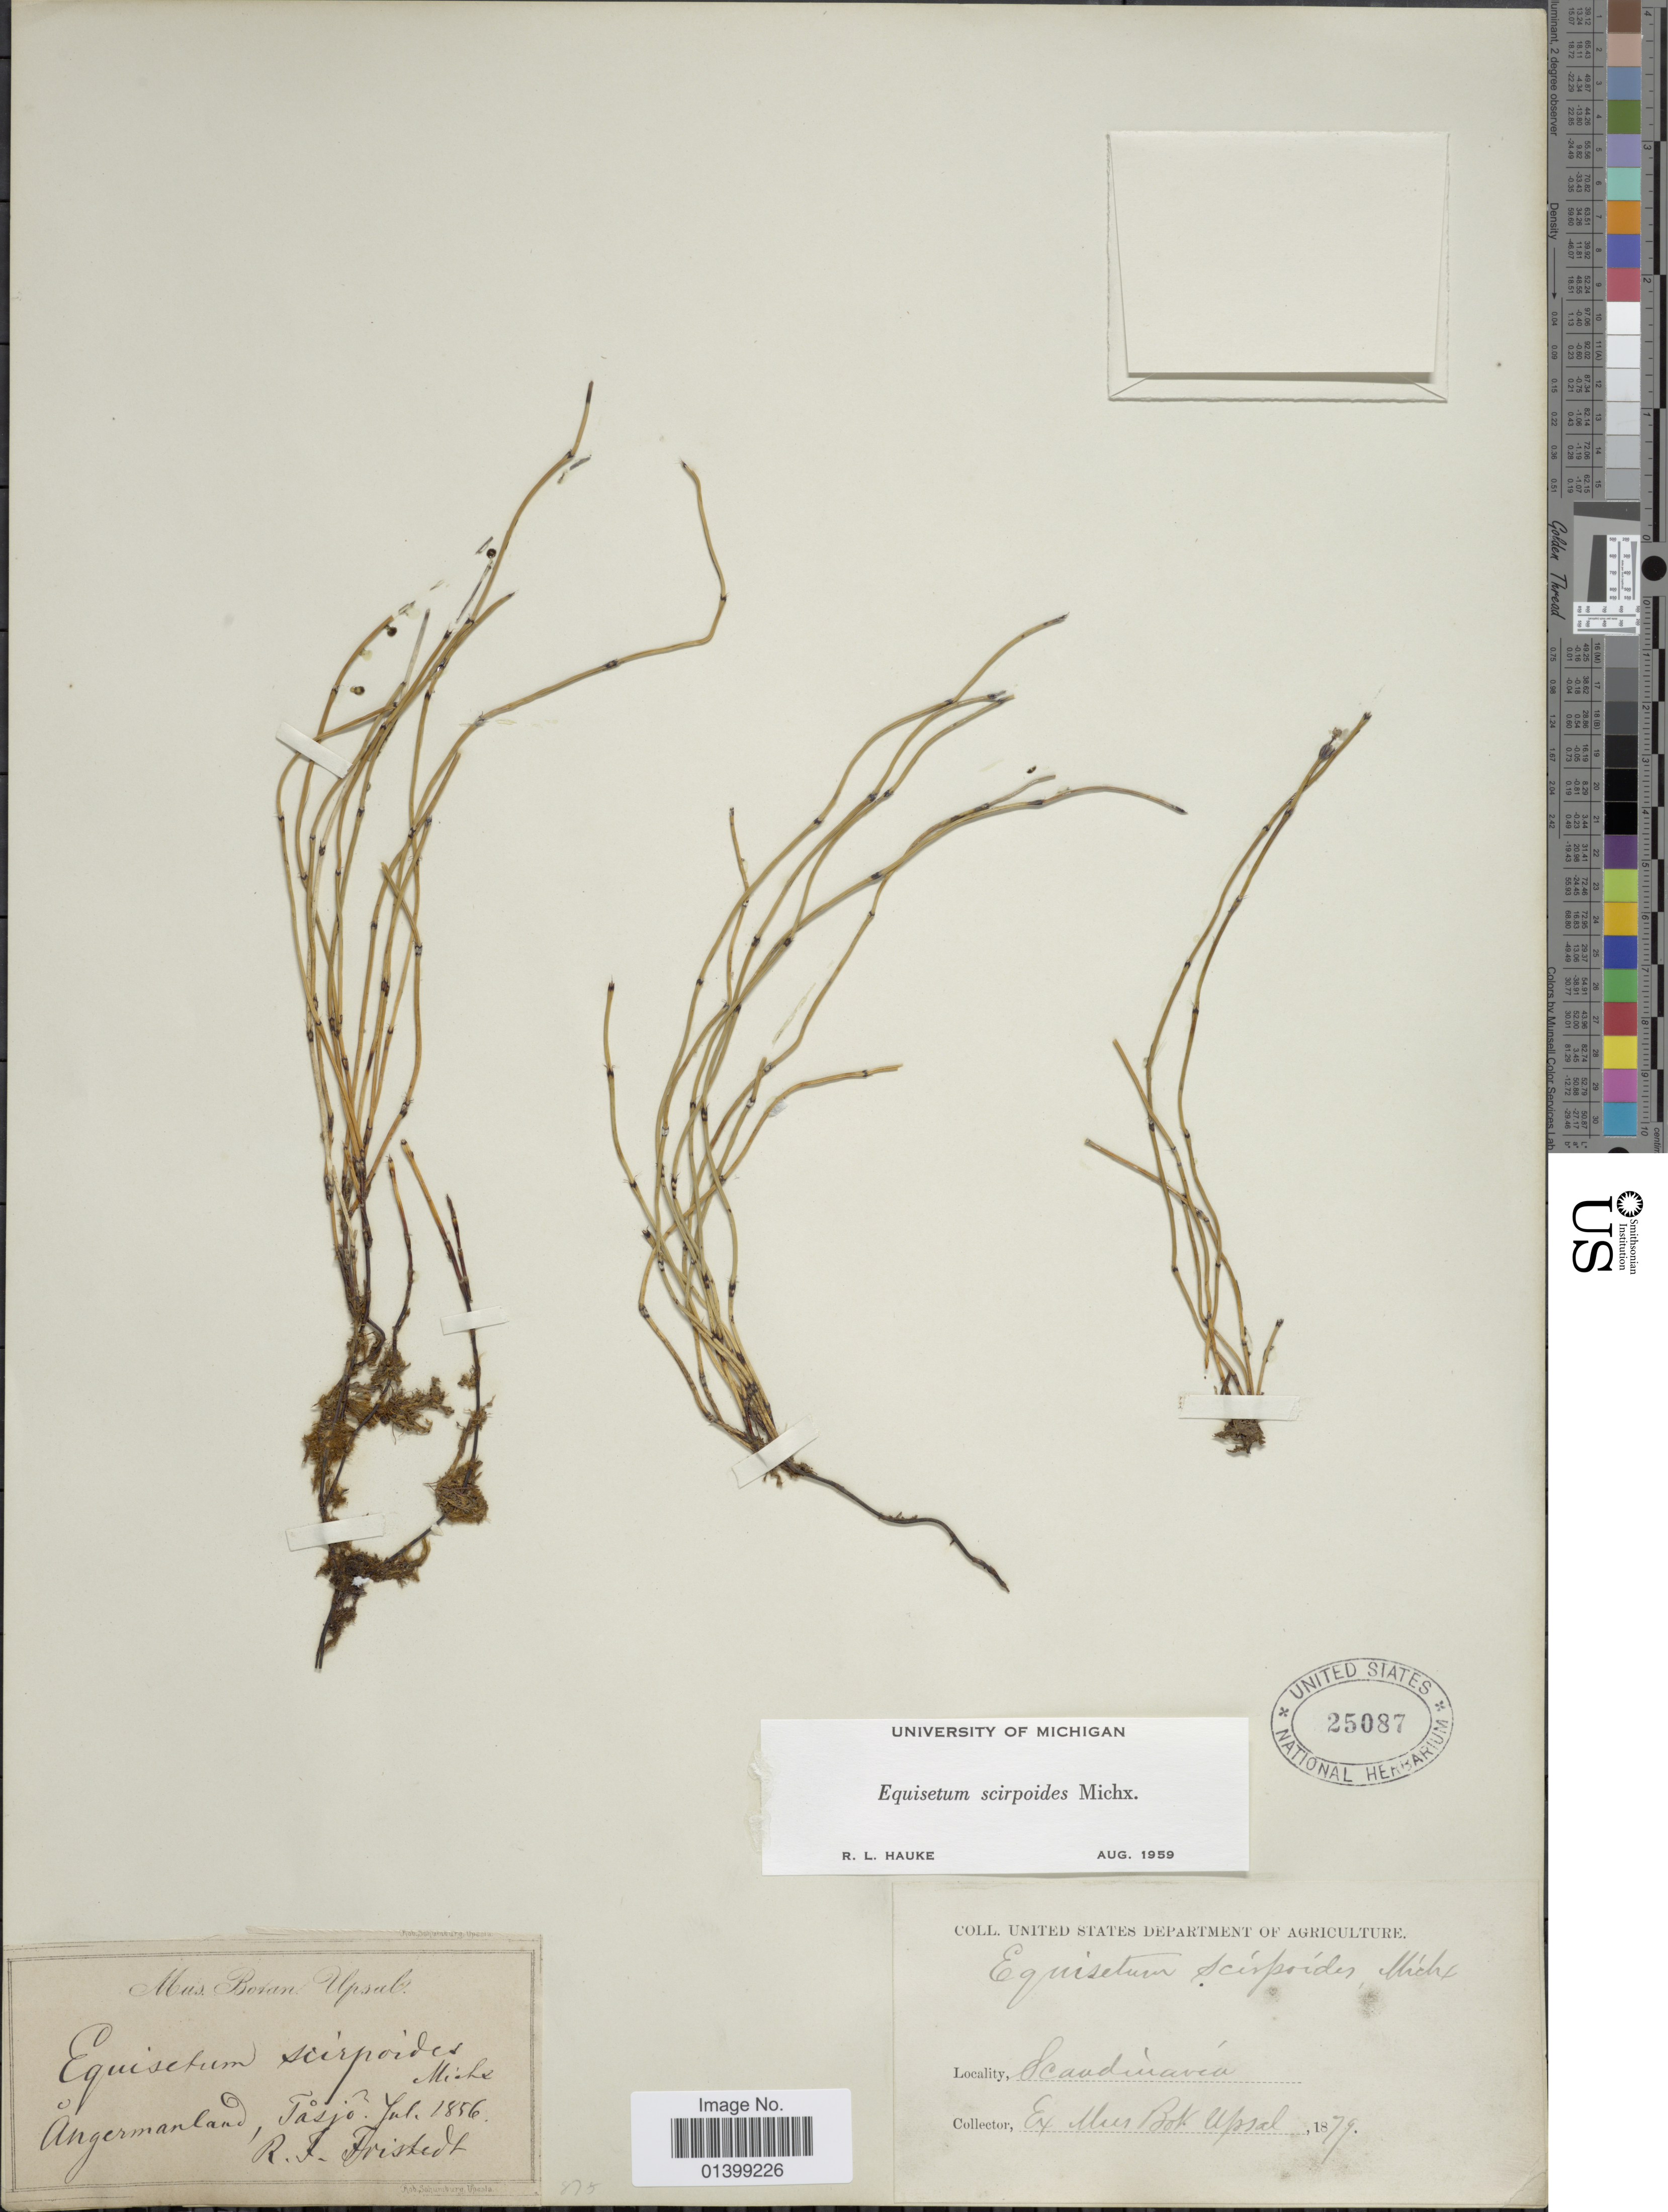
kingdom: Plantae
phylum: Tracheophyta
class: Polypodiopsida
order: Equisetales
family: Equisetaceae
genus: Equisetum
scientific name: Equisetum scirpoides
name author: Michx.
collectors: R. Fristedt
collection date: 1856-07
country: Sweden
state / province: Jämtland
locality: Ångermanland. Tåsjö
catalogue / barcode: US 25087